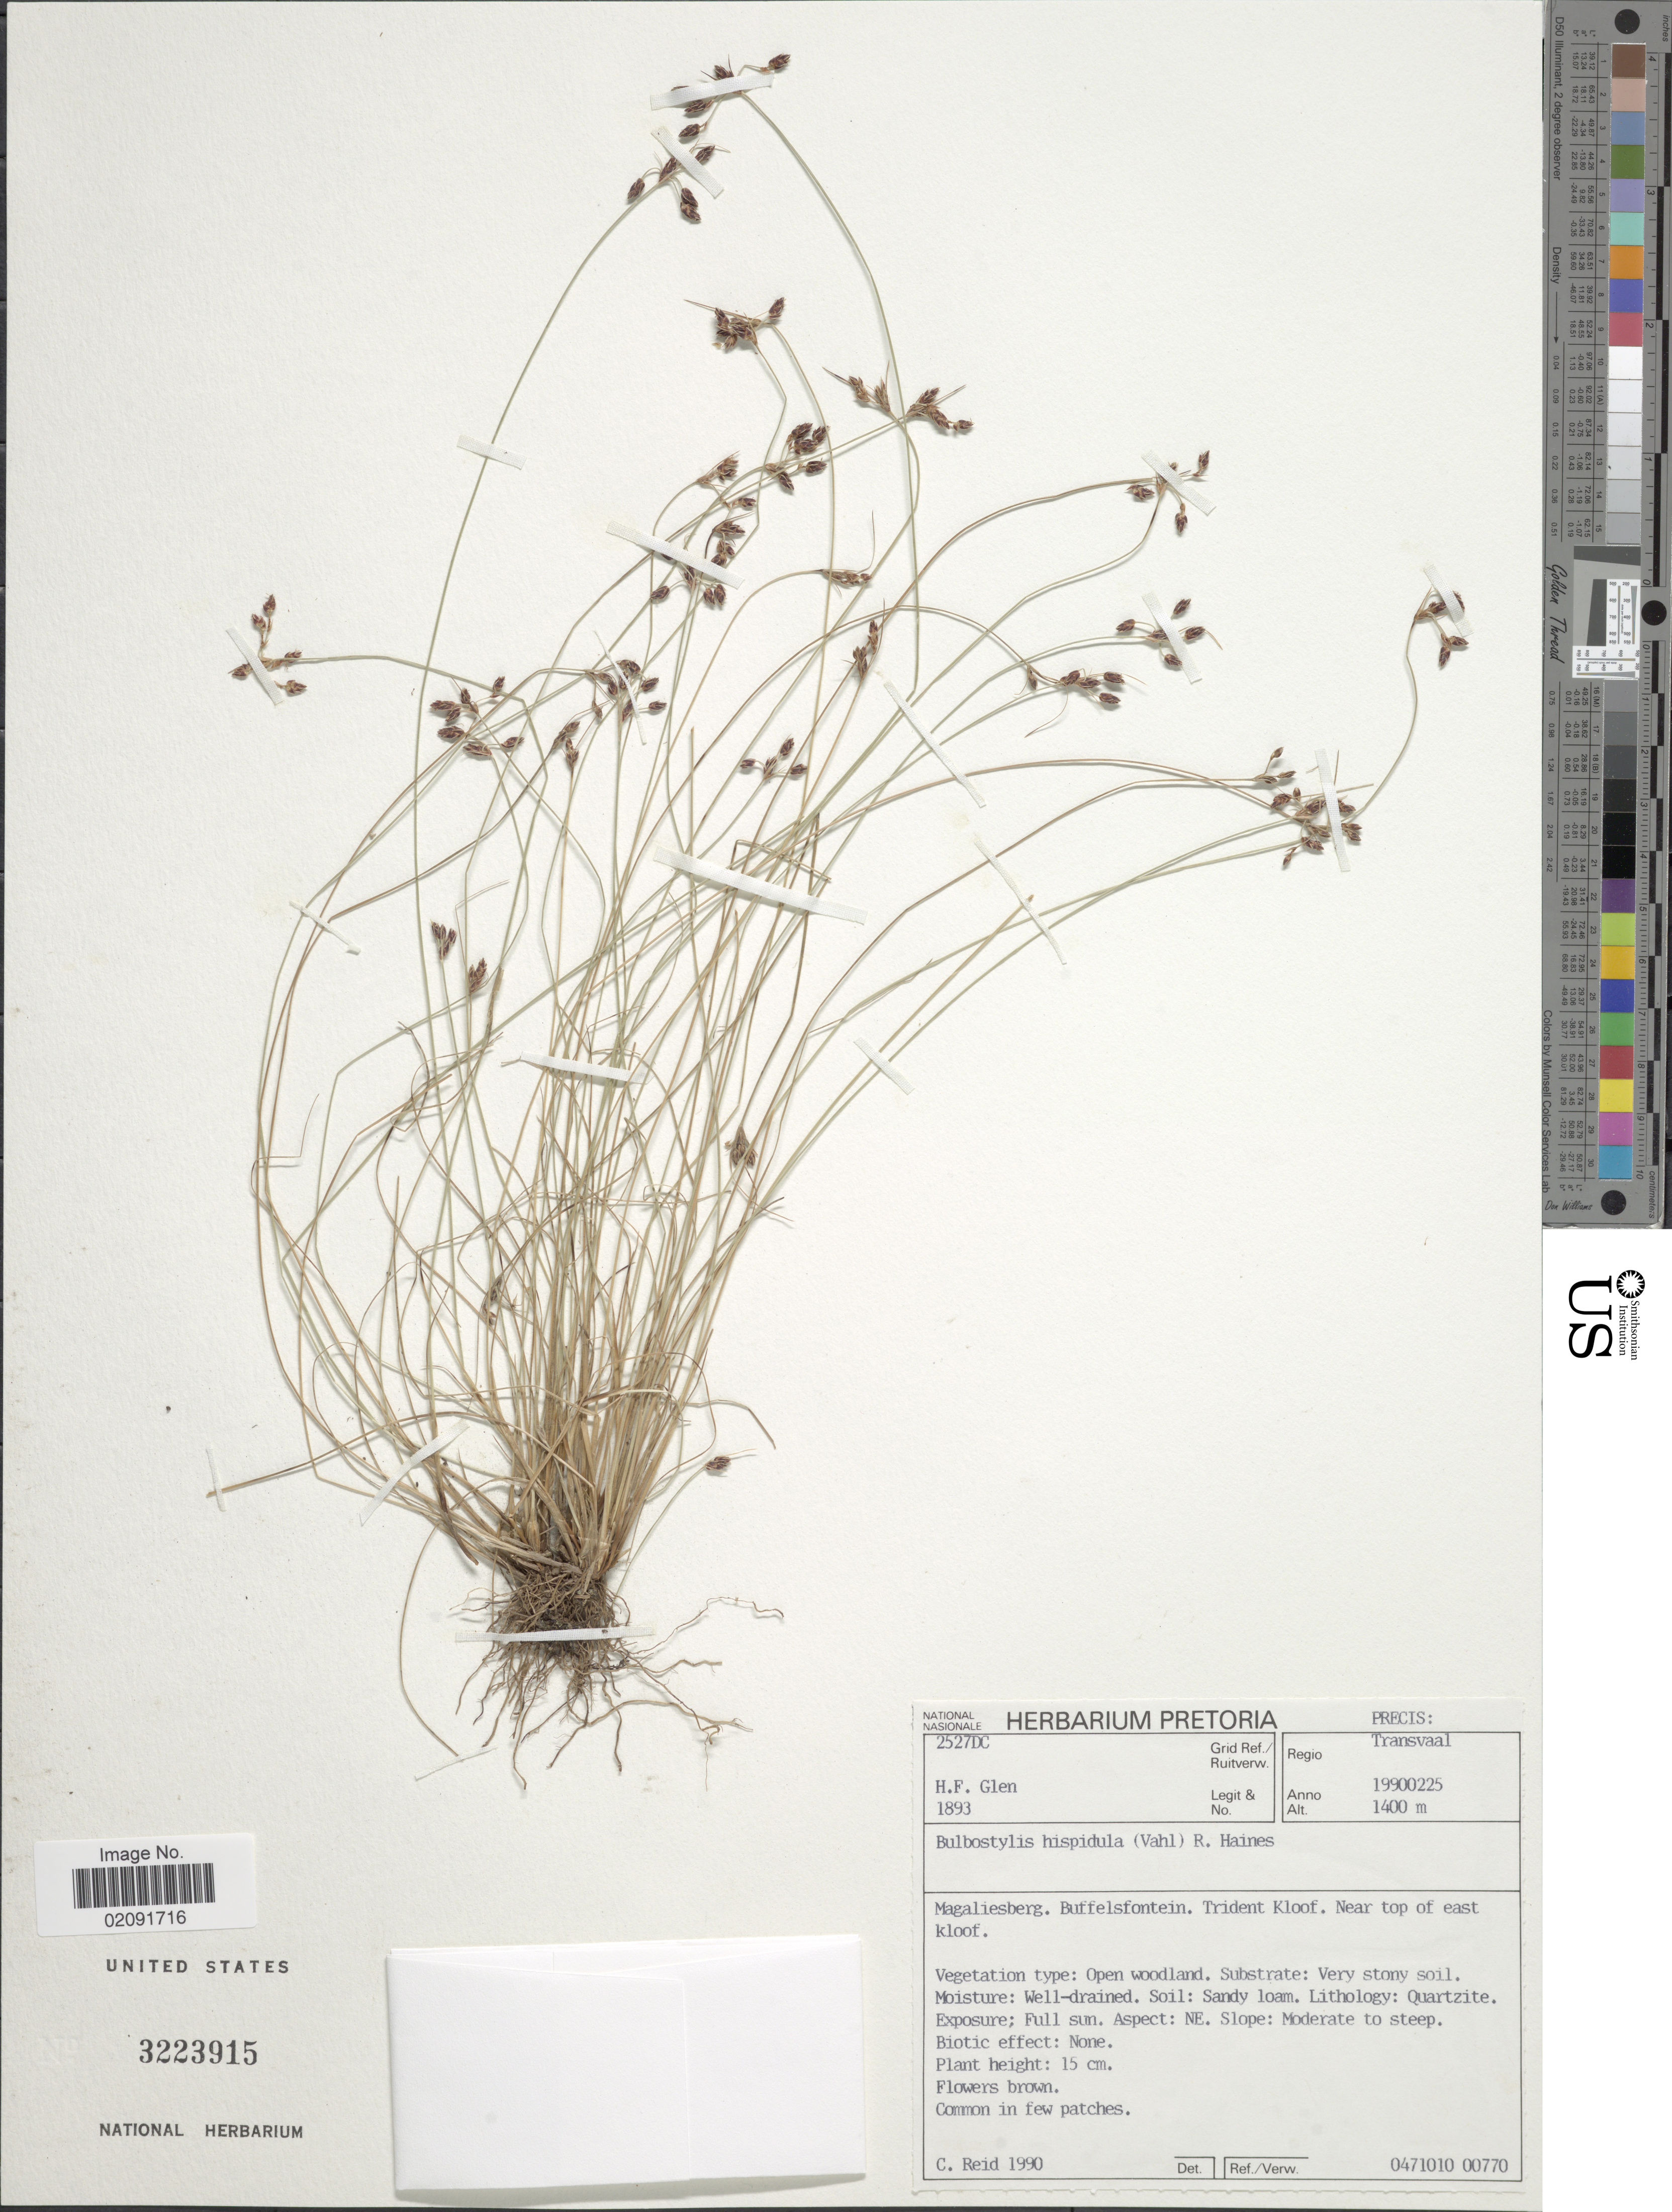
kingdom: Plantae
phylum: Tracheophyta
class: Liliopsida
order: Poales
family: Cyperaceae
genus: Bulbostylis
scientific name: Bulbostylis hispidula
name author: (Vahl) R.W. Haines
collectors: H. F. Glen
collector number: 1893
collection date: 1990-02-25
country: South Africa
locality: Regio Transvaal. Magaliesberg, Buffelfontein. Trident Kloof. Near top of east kloof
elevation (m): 1400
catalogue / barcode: US 3223915